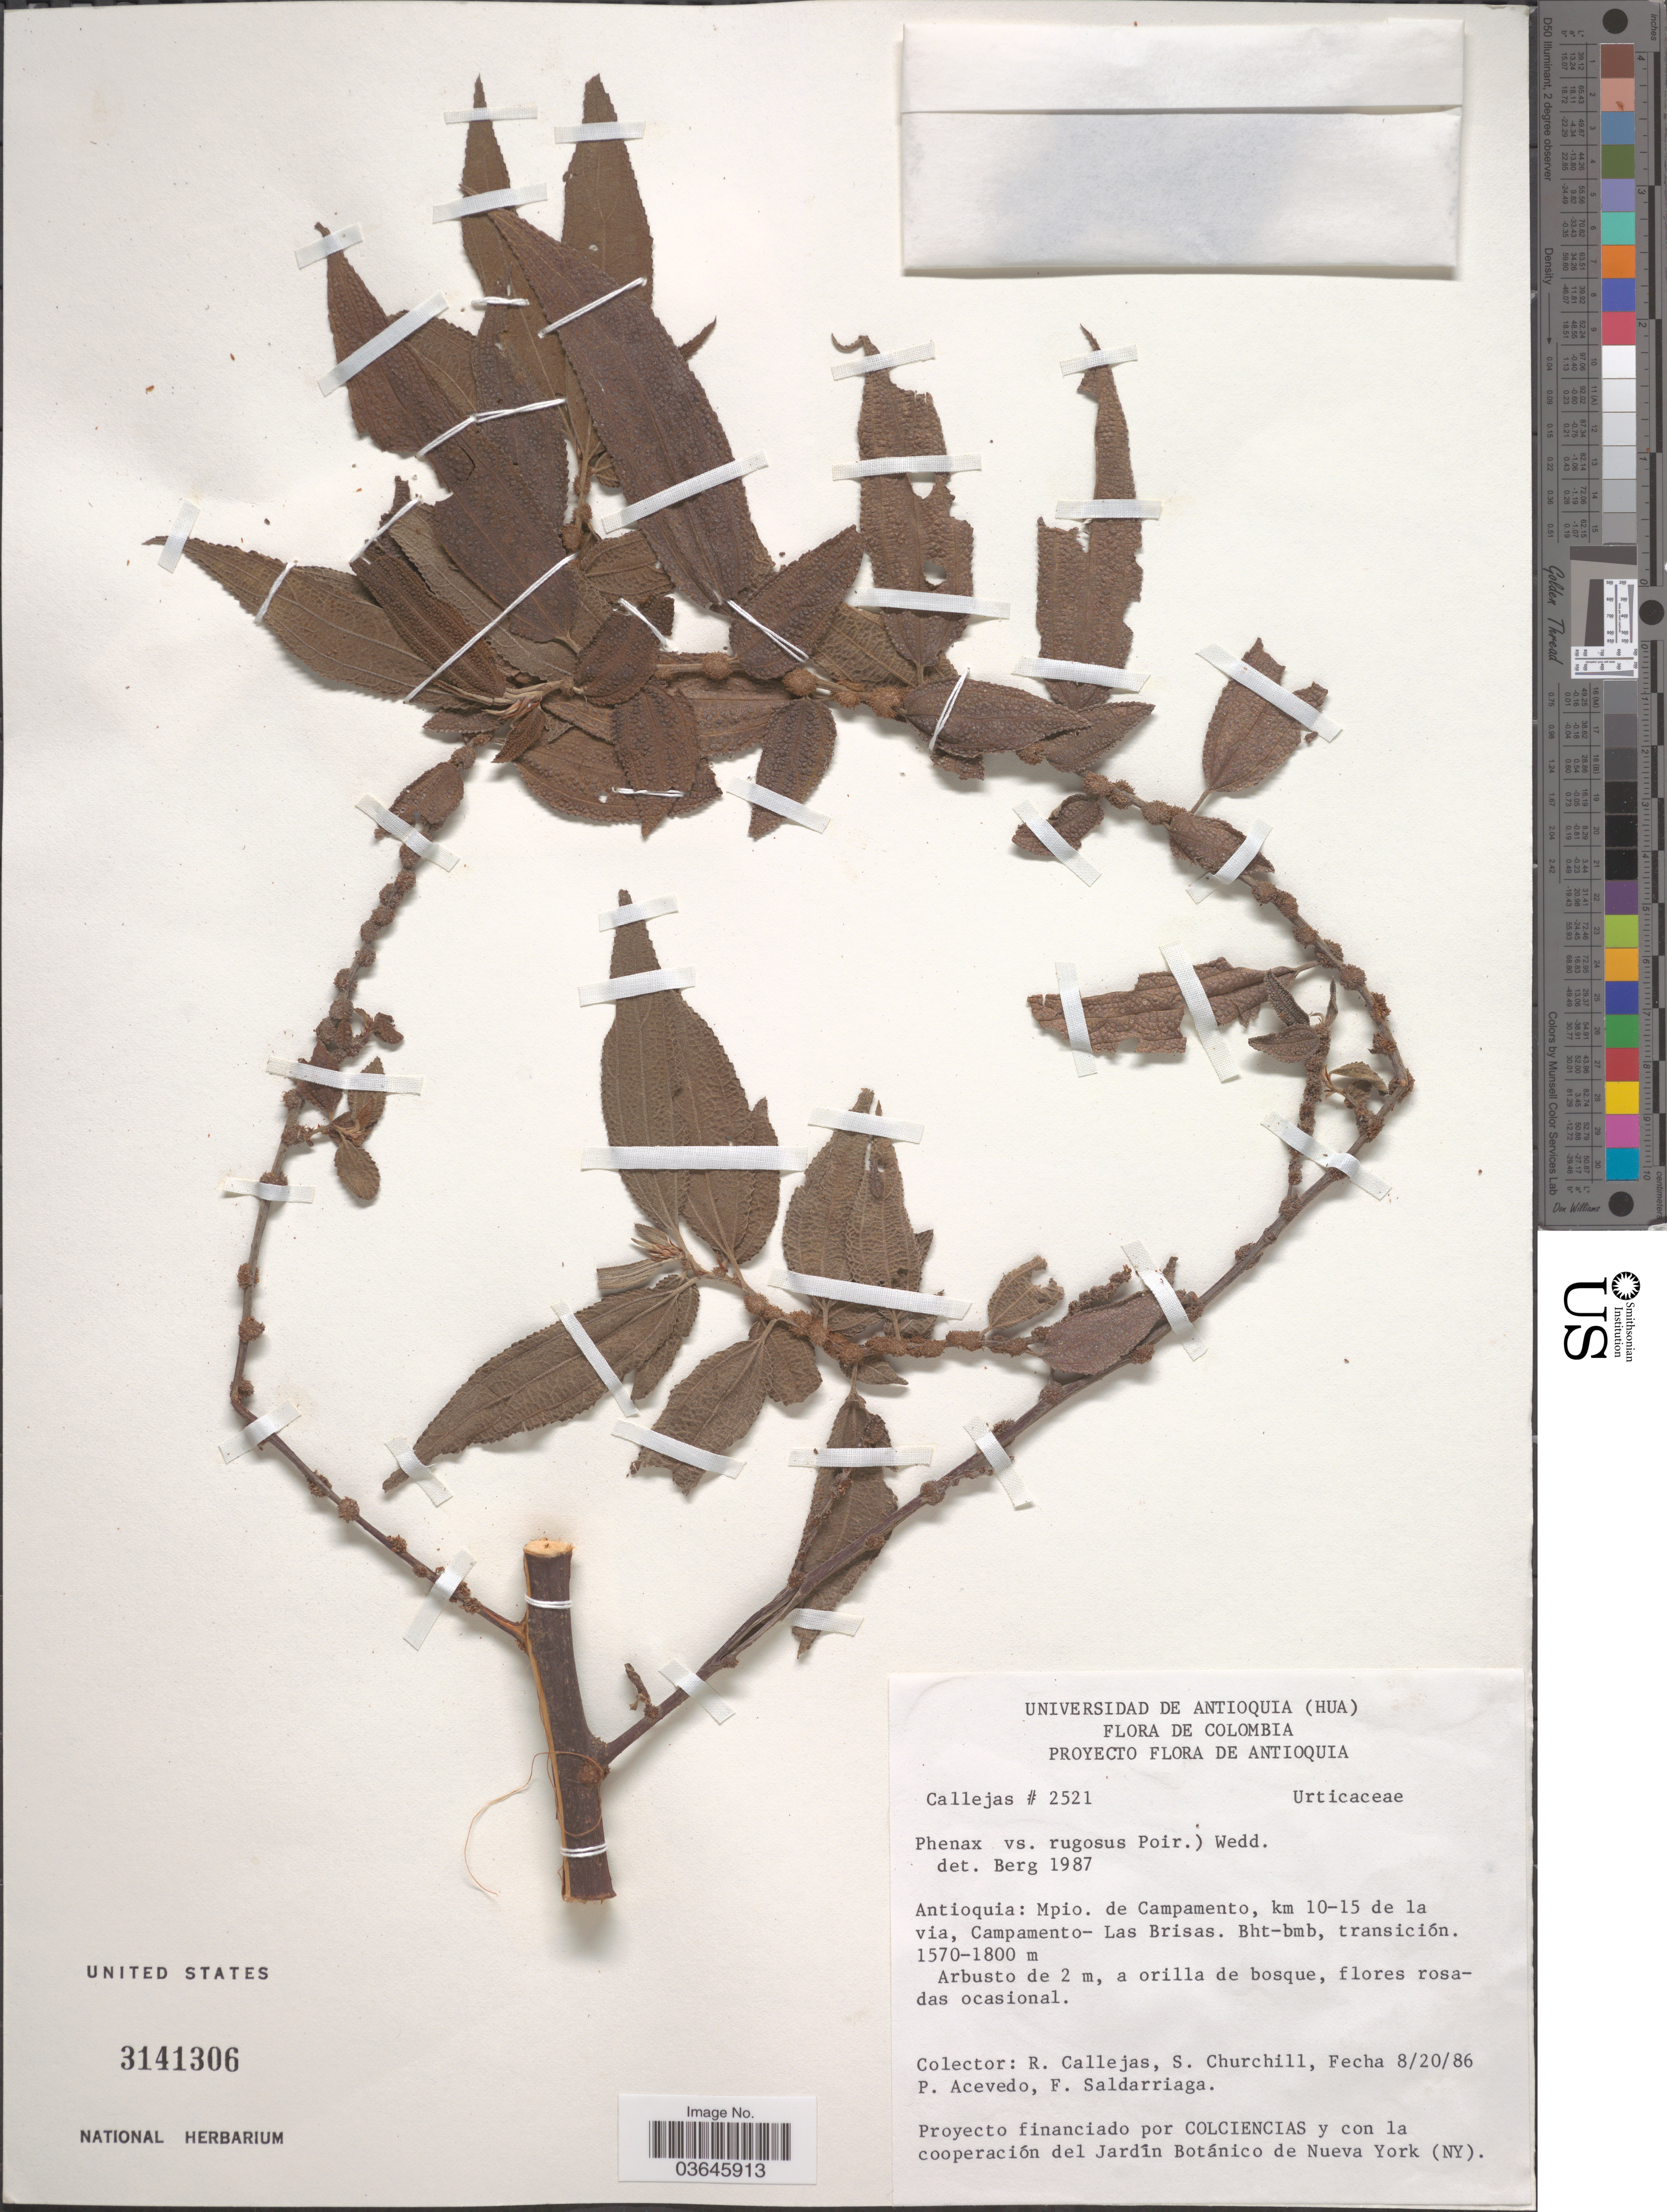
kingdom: Plantae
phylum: Tracheophyta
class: Magnoliopsida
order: Rosales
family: Urticaceae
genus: Phenax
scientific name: Phenax rugosus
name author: (Poir.) Wedd.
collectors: R. Callejas, S. Churchill, P. Acevedo-Rodr. & F. Saldarriaga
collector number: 2521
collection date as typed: Transcribed d/m/y: 20/8/86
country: Colombia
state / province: Antioquia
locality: Mpio. de Campamento, km 10-15 de la via, Campamento-Las Brisas.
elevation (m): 1570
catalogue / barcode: US 3141306